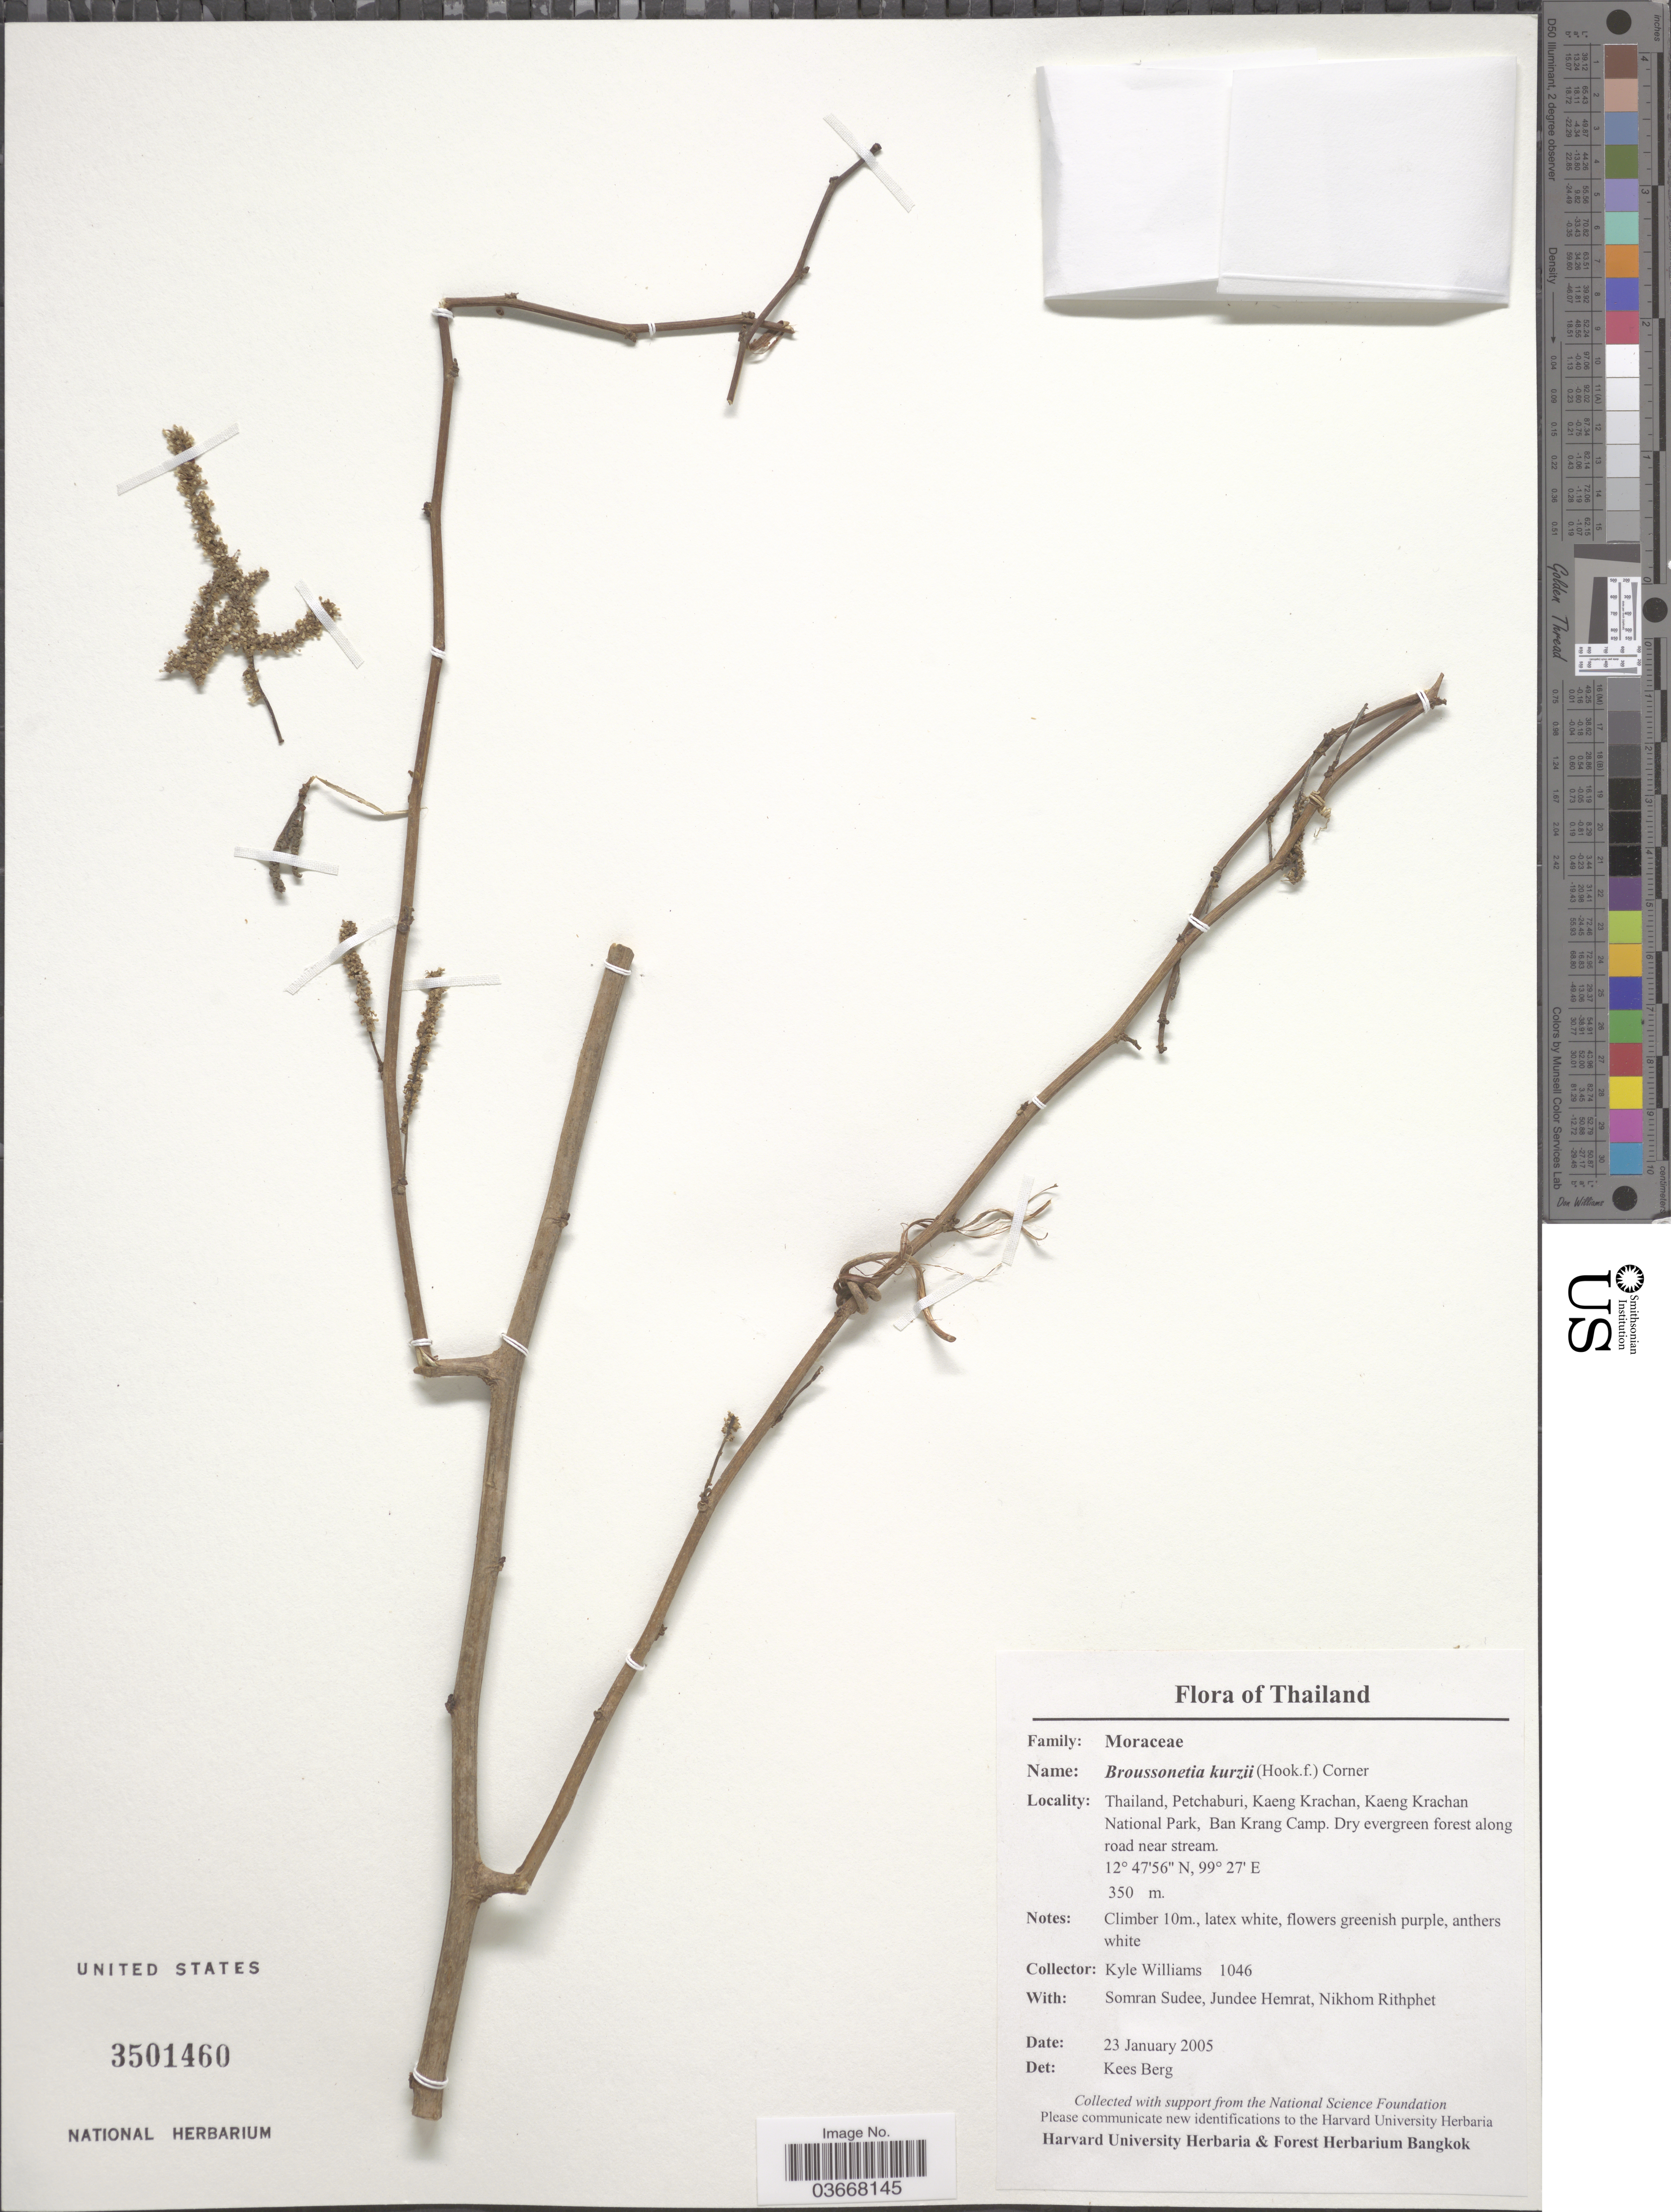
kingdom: Plantae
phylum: Tracheophyta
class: Magnoliopsida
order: Rosales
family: Moraceae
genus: Allaeanthus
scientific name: Allaeanthus kurzii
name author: Hook. f.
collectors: K. J. Williams, S. Sudee, J. Hemrat & N. Rithphet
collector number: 1046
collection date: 2005-01-23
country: Thailand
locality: Petchaburi, Kaeng Krachan, Kaeng Krachan National Park, Ban Krang Camp.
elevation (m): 350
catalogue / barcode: US 3501460